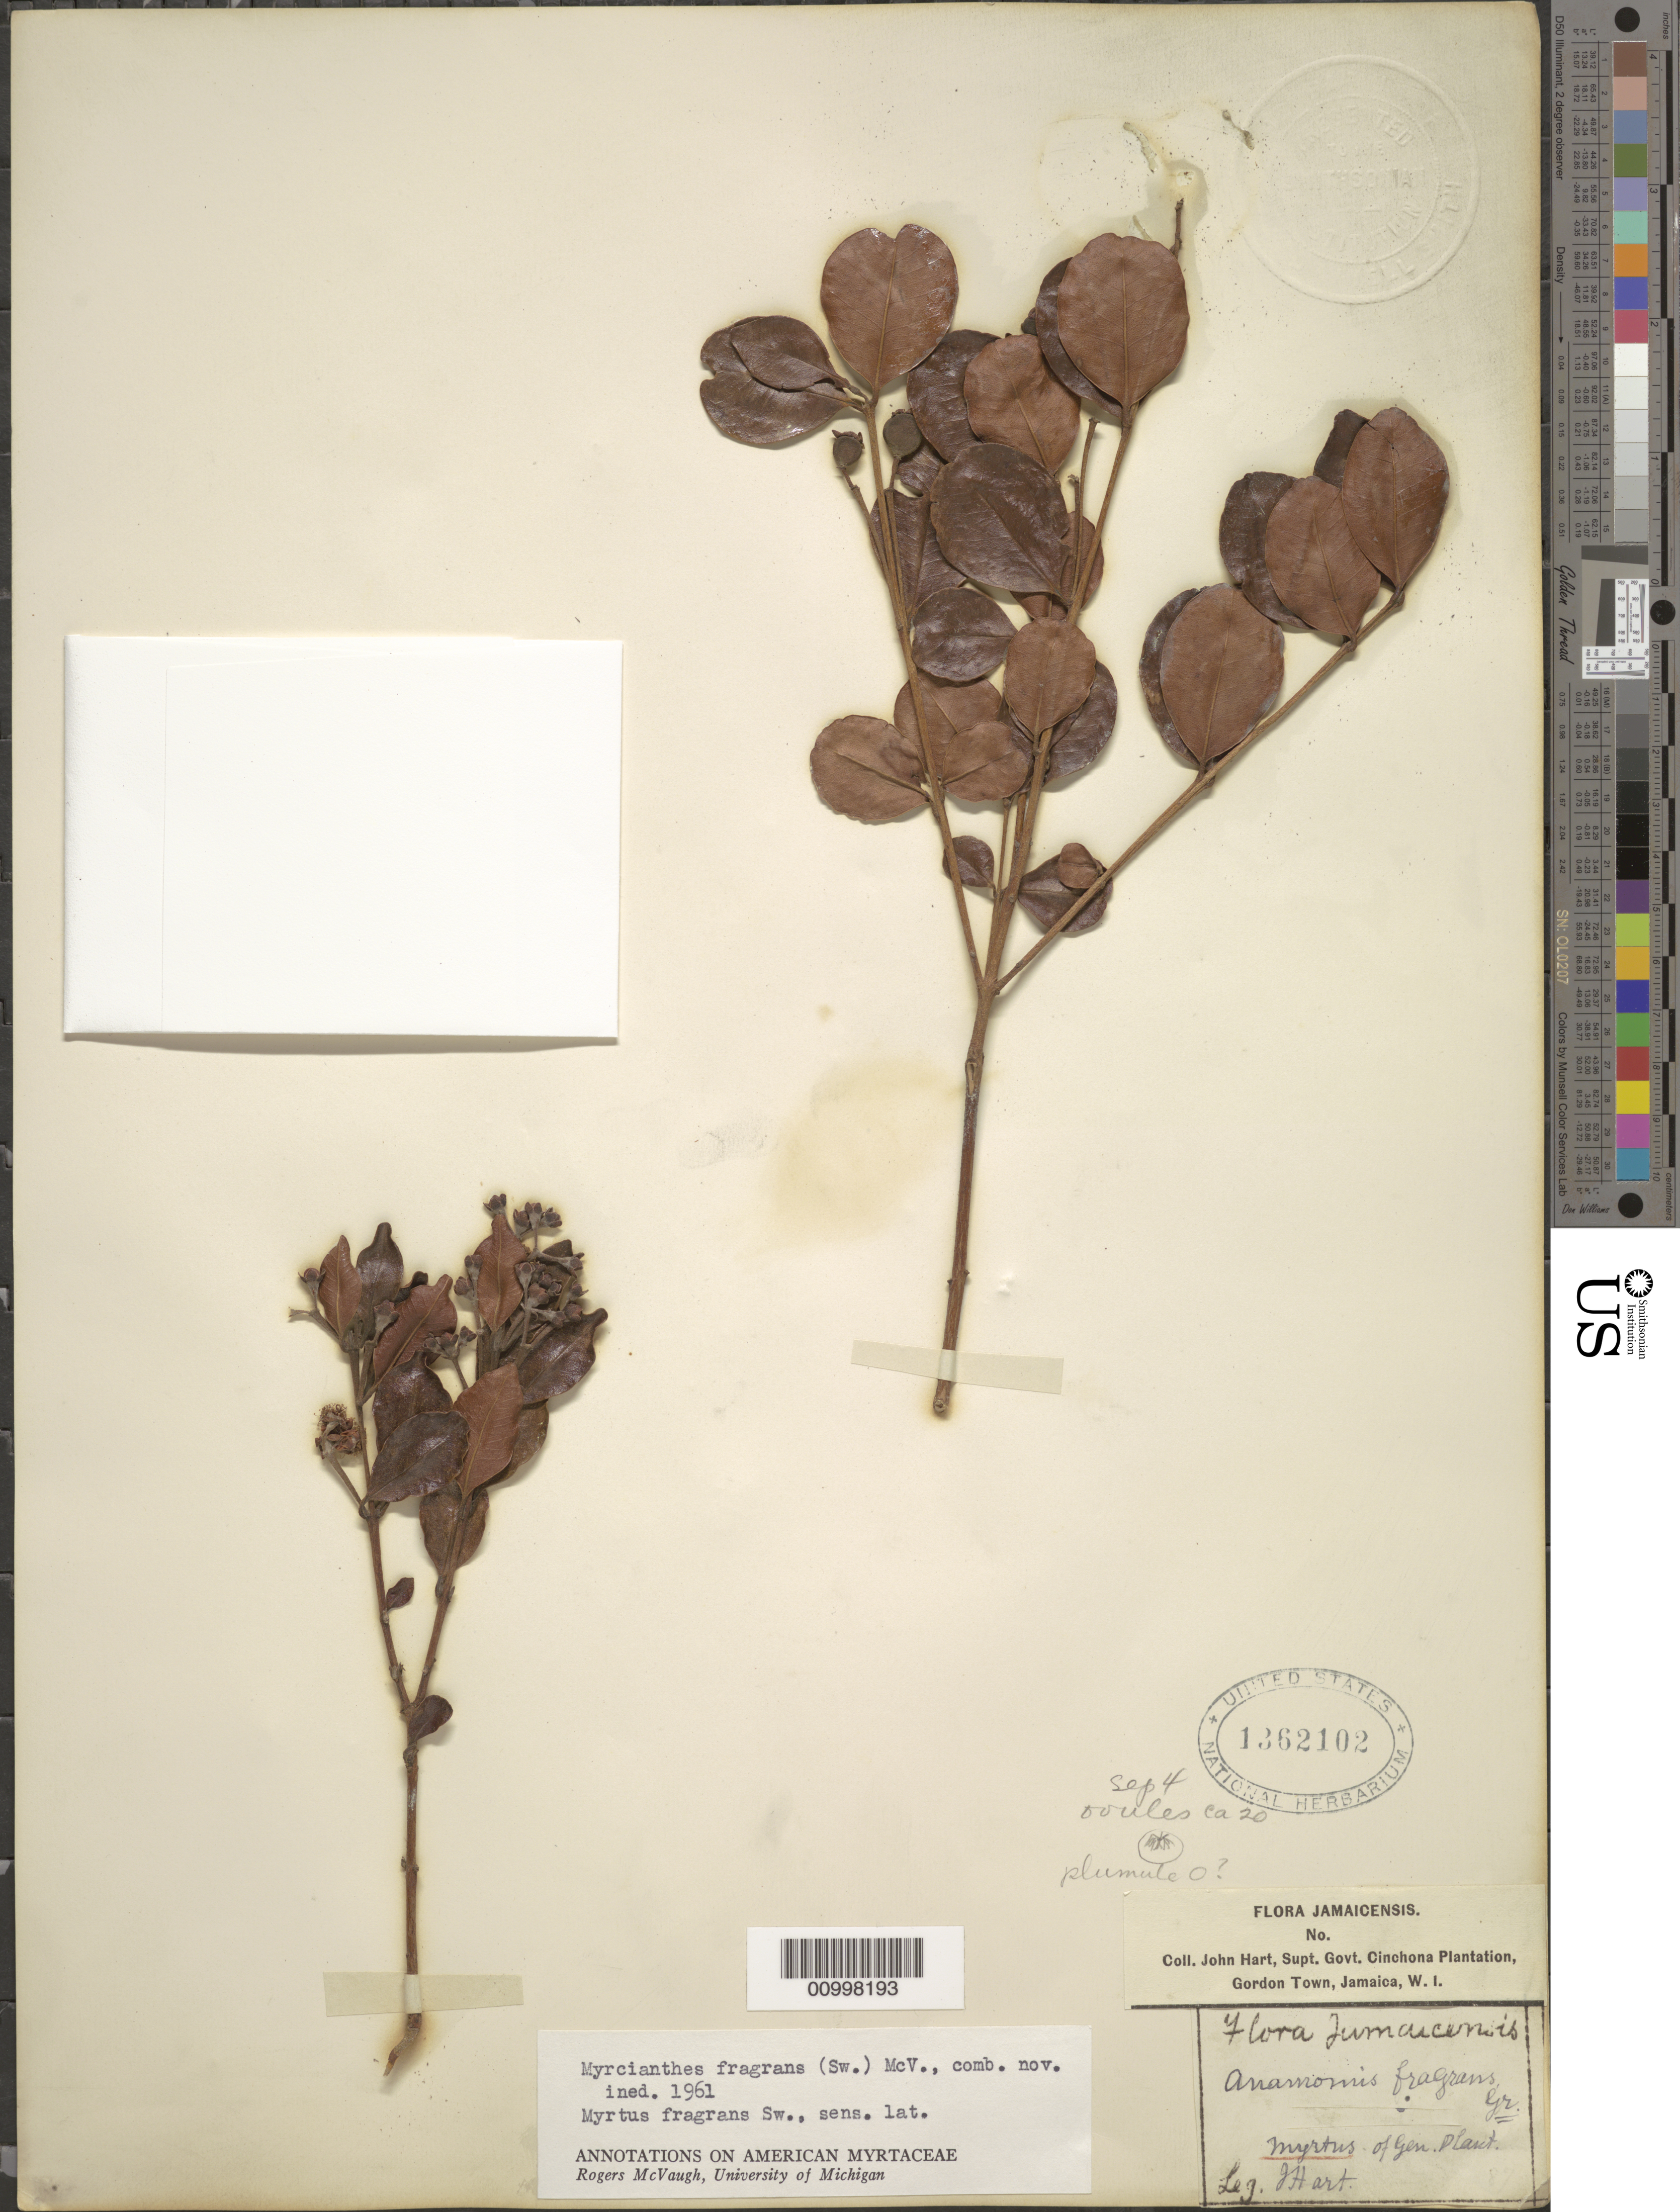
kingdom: Plantae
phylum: Tracheophyta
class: Magnoliopsida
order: Myrtales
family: Myrtaceae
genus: Myrcianthes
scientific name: Myrcianthes fragrans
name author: (Sw.) McVaugh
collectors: J. Hart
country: Jamaica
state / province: Saint Andrew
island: Jamaica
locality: Govt. Cinchona Plantation, Gordon Town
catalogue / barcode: US 1362102